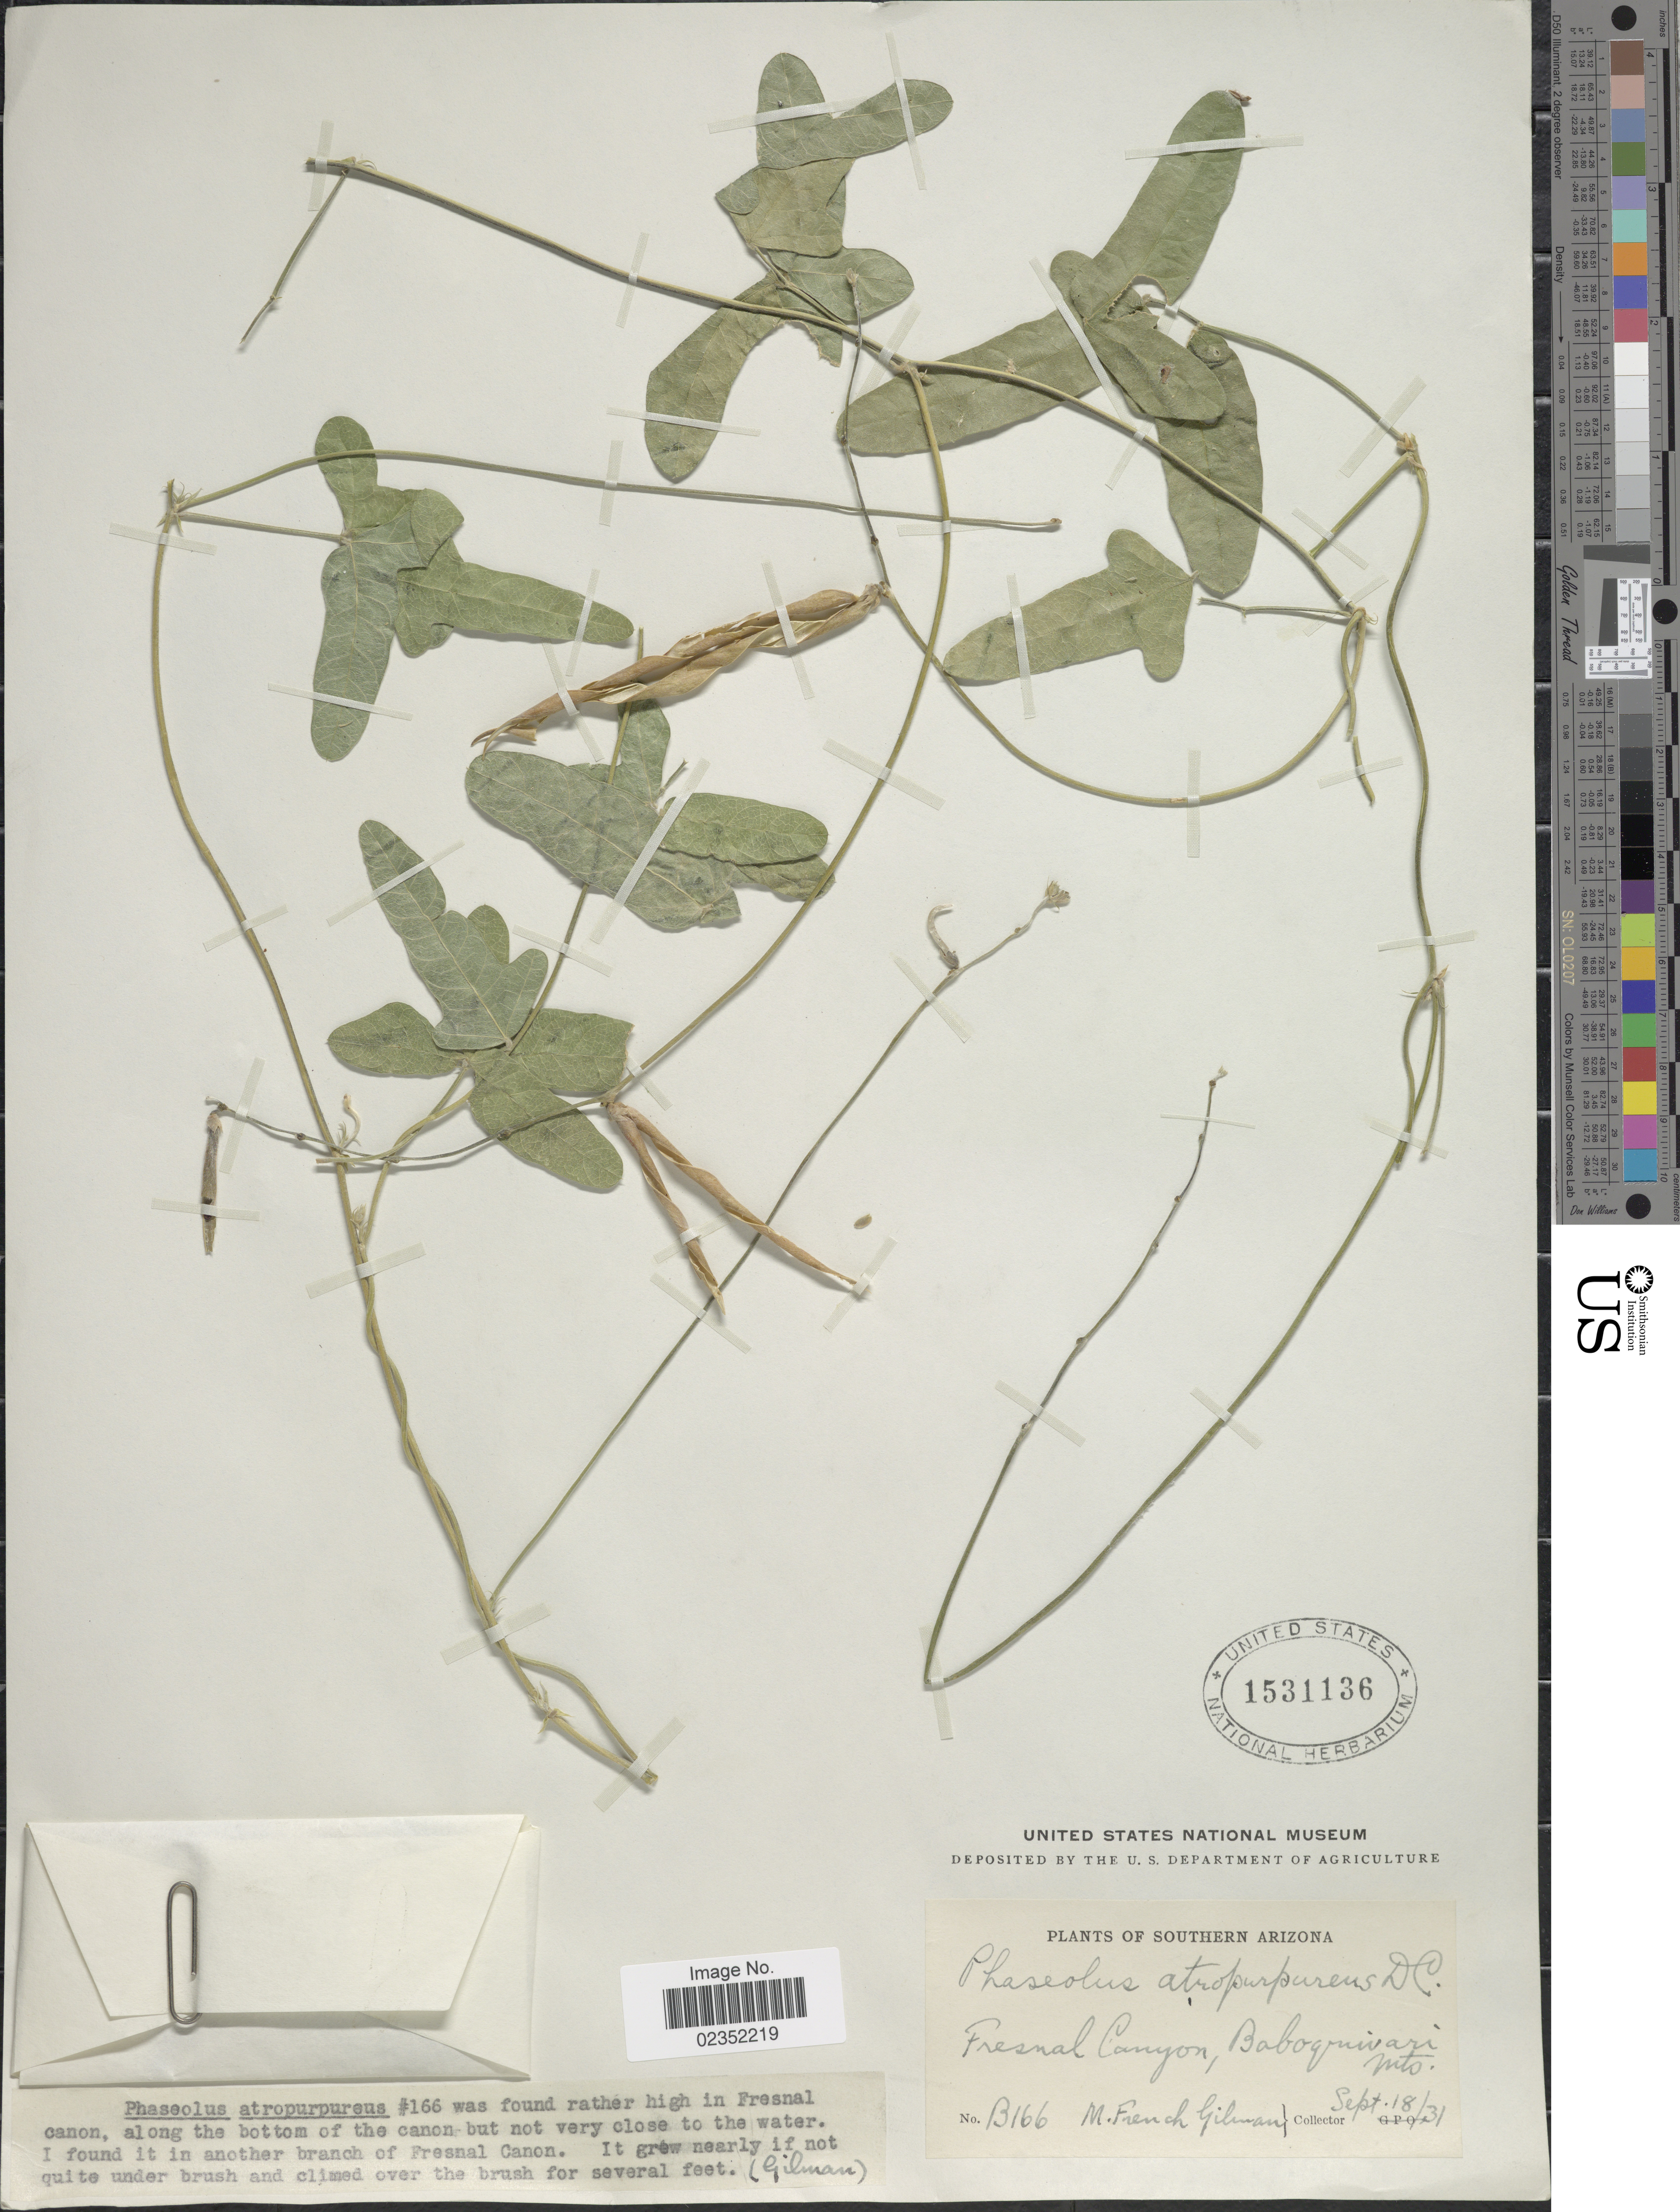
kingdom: Plantae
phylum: Tracheophyta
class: Magnoliopsida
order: Fabales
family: Fabaceae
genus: Macroptilium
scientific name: Macroptilium atropurpureum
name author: (DC.) Urb.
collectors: M. F. Gilman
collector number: B166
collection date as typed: Transcribed d/m/y: 18/9/31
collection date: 1931-09-18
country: United States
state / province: Arizona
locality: Southern Arizona. Fresnal Canyon, Baboquivari Mts.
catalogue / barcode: US 1531136